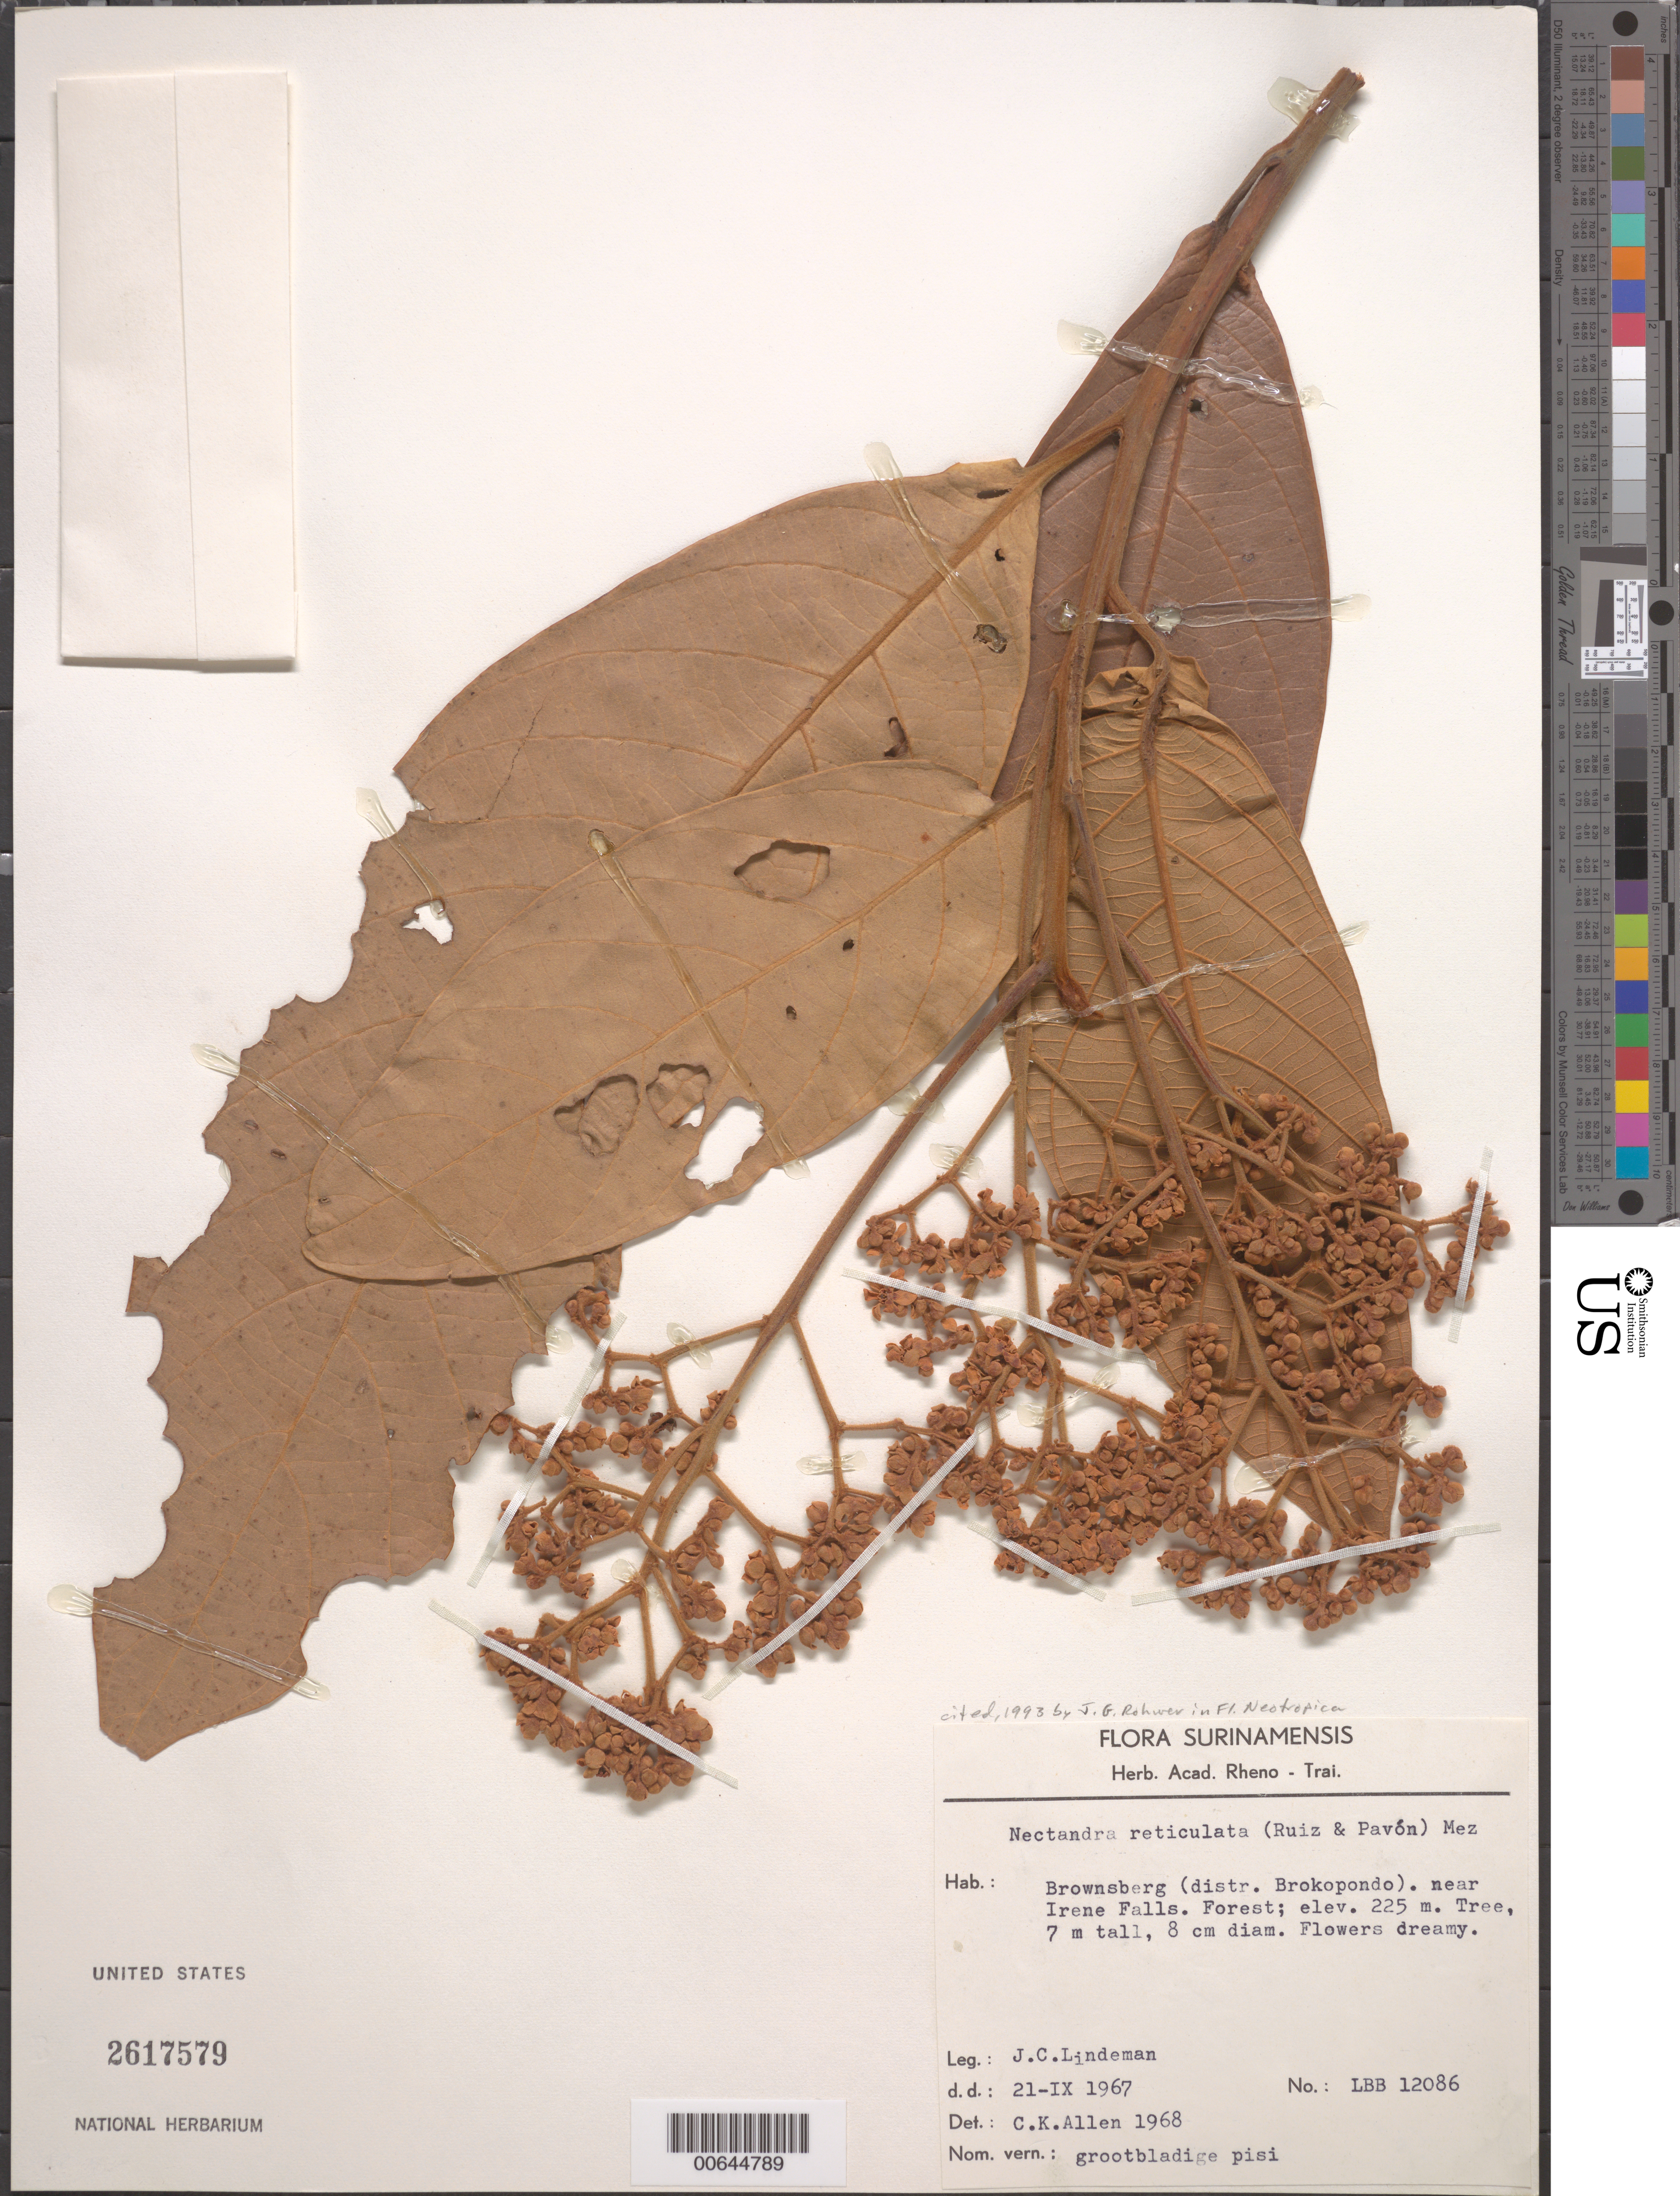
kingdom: Plantae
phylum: Tracheophyta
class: Magnoliopsida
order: Laurales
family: Lauraceae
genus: Nectandra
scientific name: Nectandra reticulata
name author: (Ruiz & Pav.) Mez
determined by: Allen, C. K.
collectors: J. C. Lindeman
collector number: LBB 12086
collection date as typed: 21-Sep-67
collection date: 1967-09-21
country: Suriname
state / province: Brokopondo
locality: Brownsberg, near Irene Falls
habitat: Forest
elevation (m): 225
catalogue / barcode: US 2617579